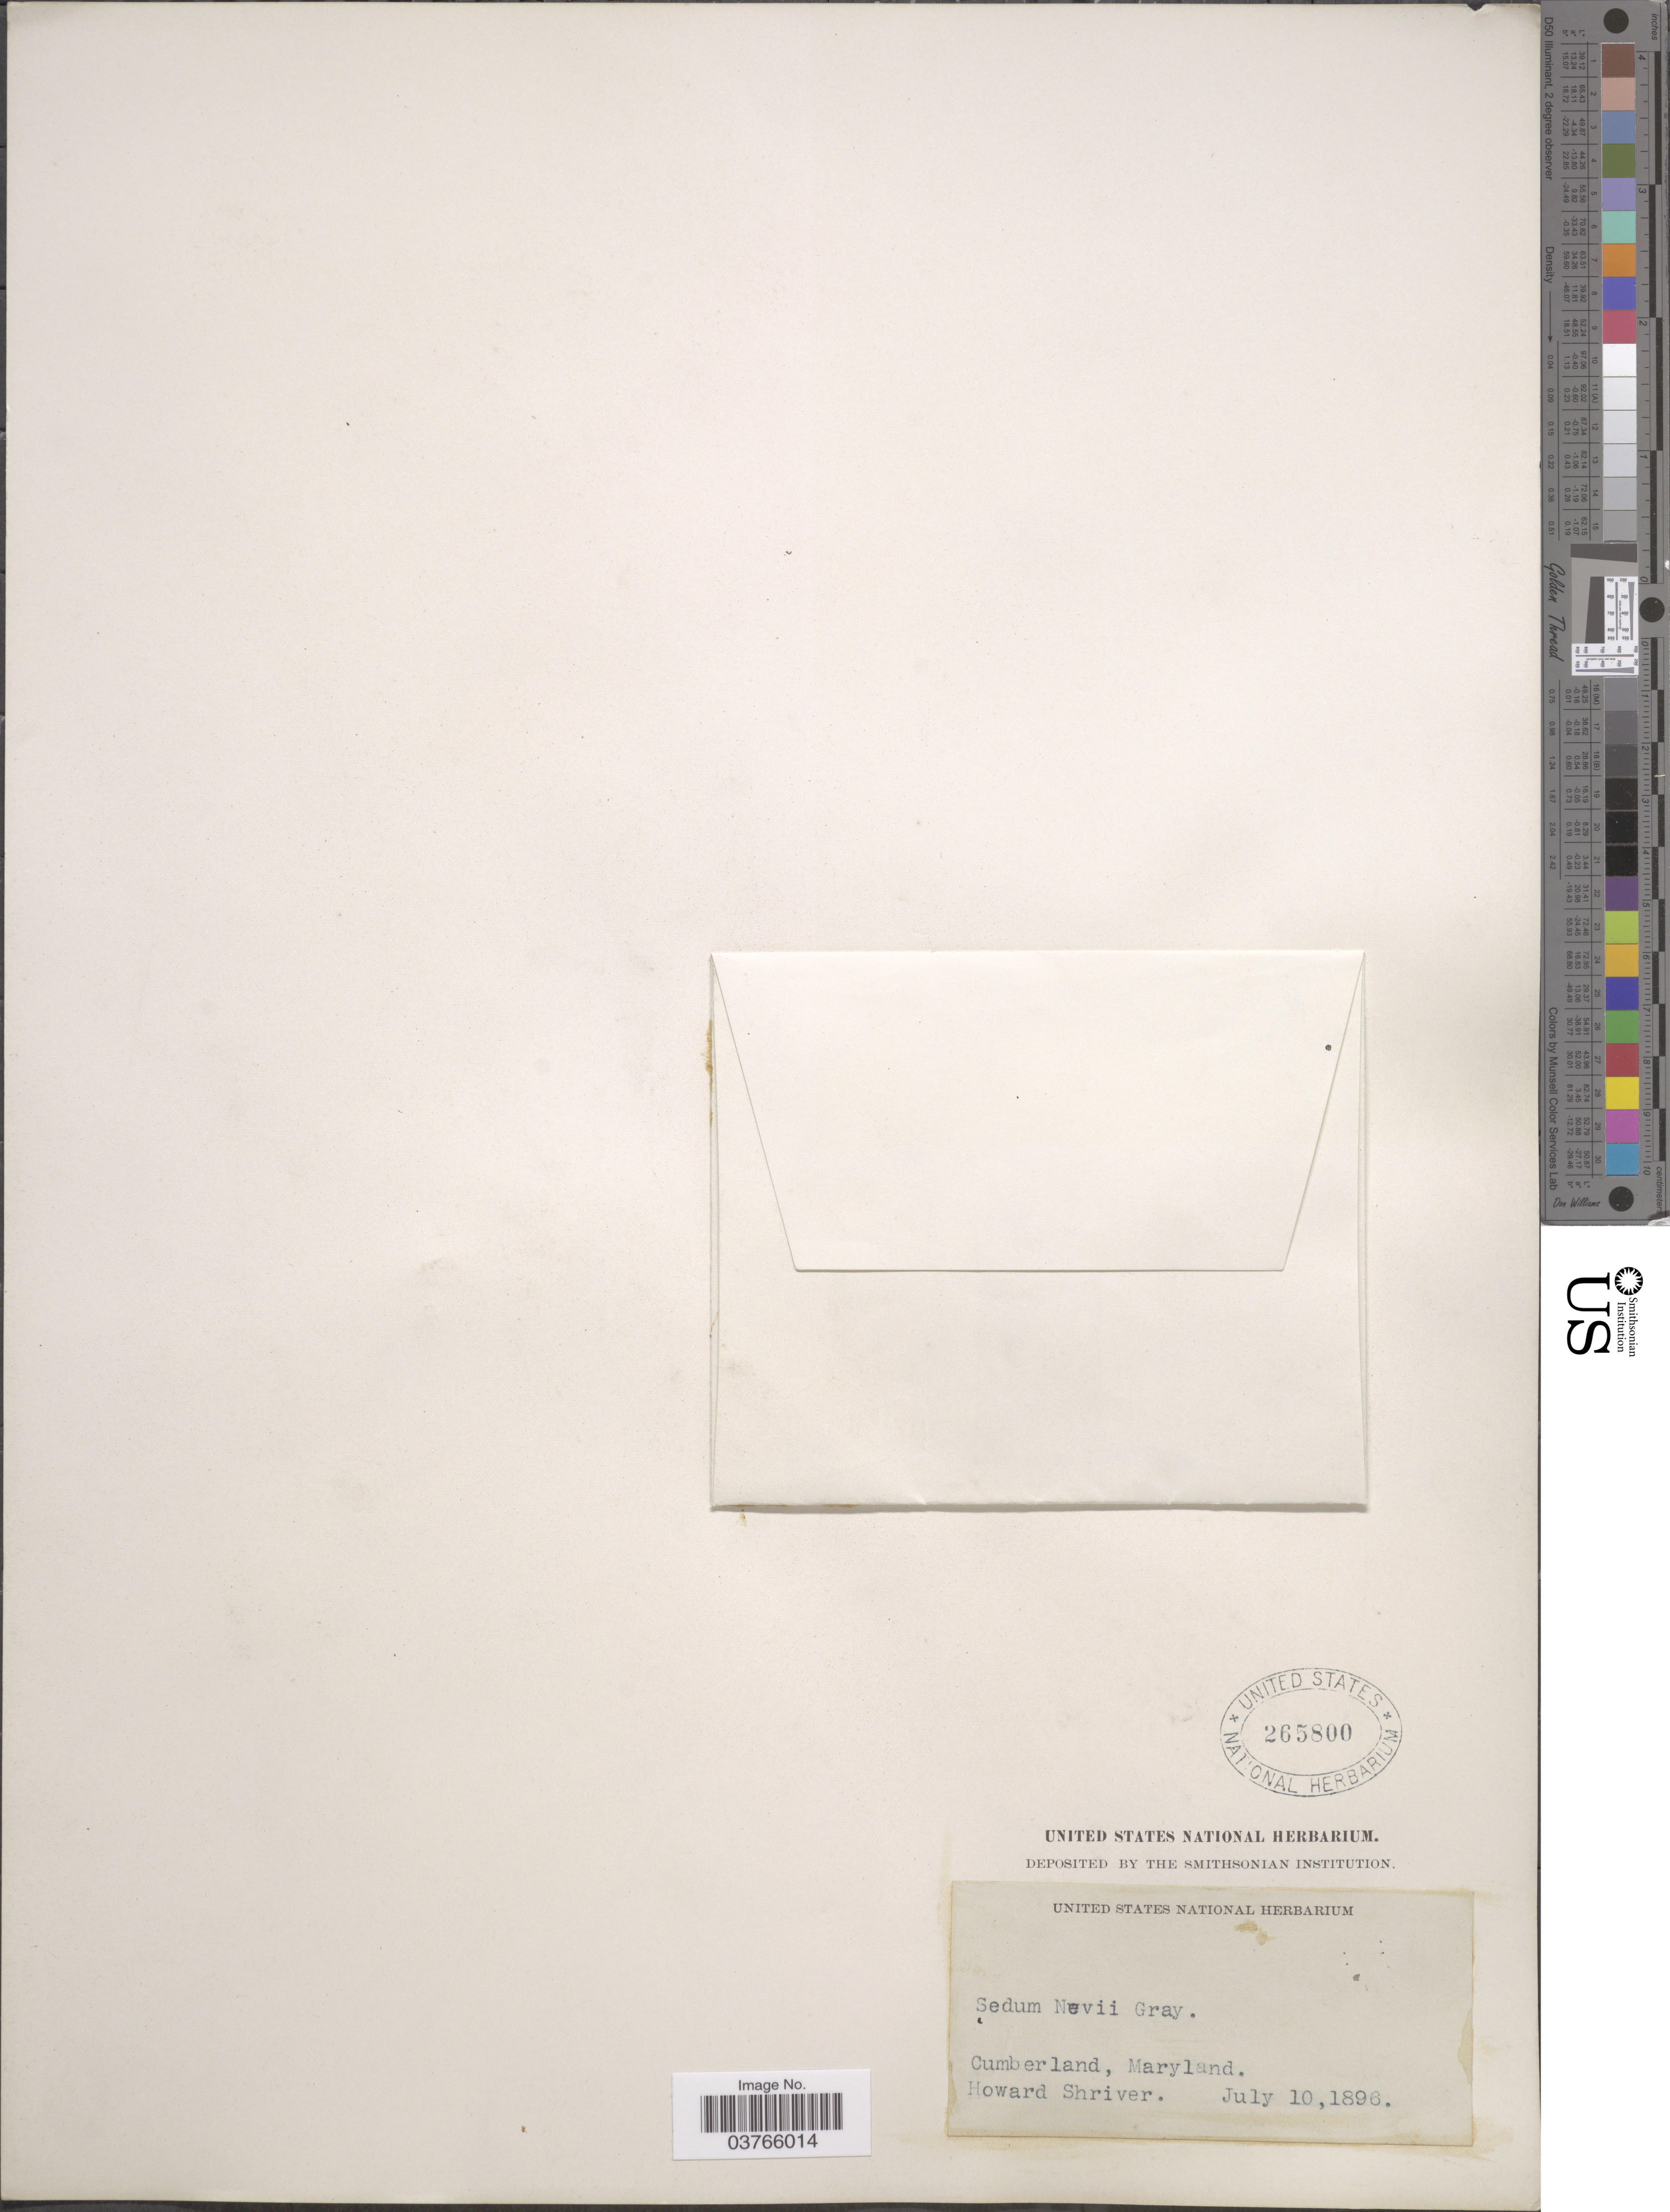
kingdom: Plantae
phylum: Tracheophyta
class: Magnoliopsida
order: Saxifragales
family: Crassulaceae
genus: Sedum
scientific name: Sedum glaucophyllum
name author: R.T. Clausen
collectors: H. Shriver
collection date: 1896-07-10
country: United States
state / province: Maryland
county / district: Allegany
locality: Cumberland.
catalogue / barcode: US 265800